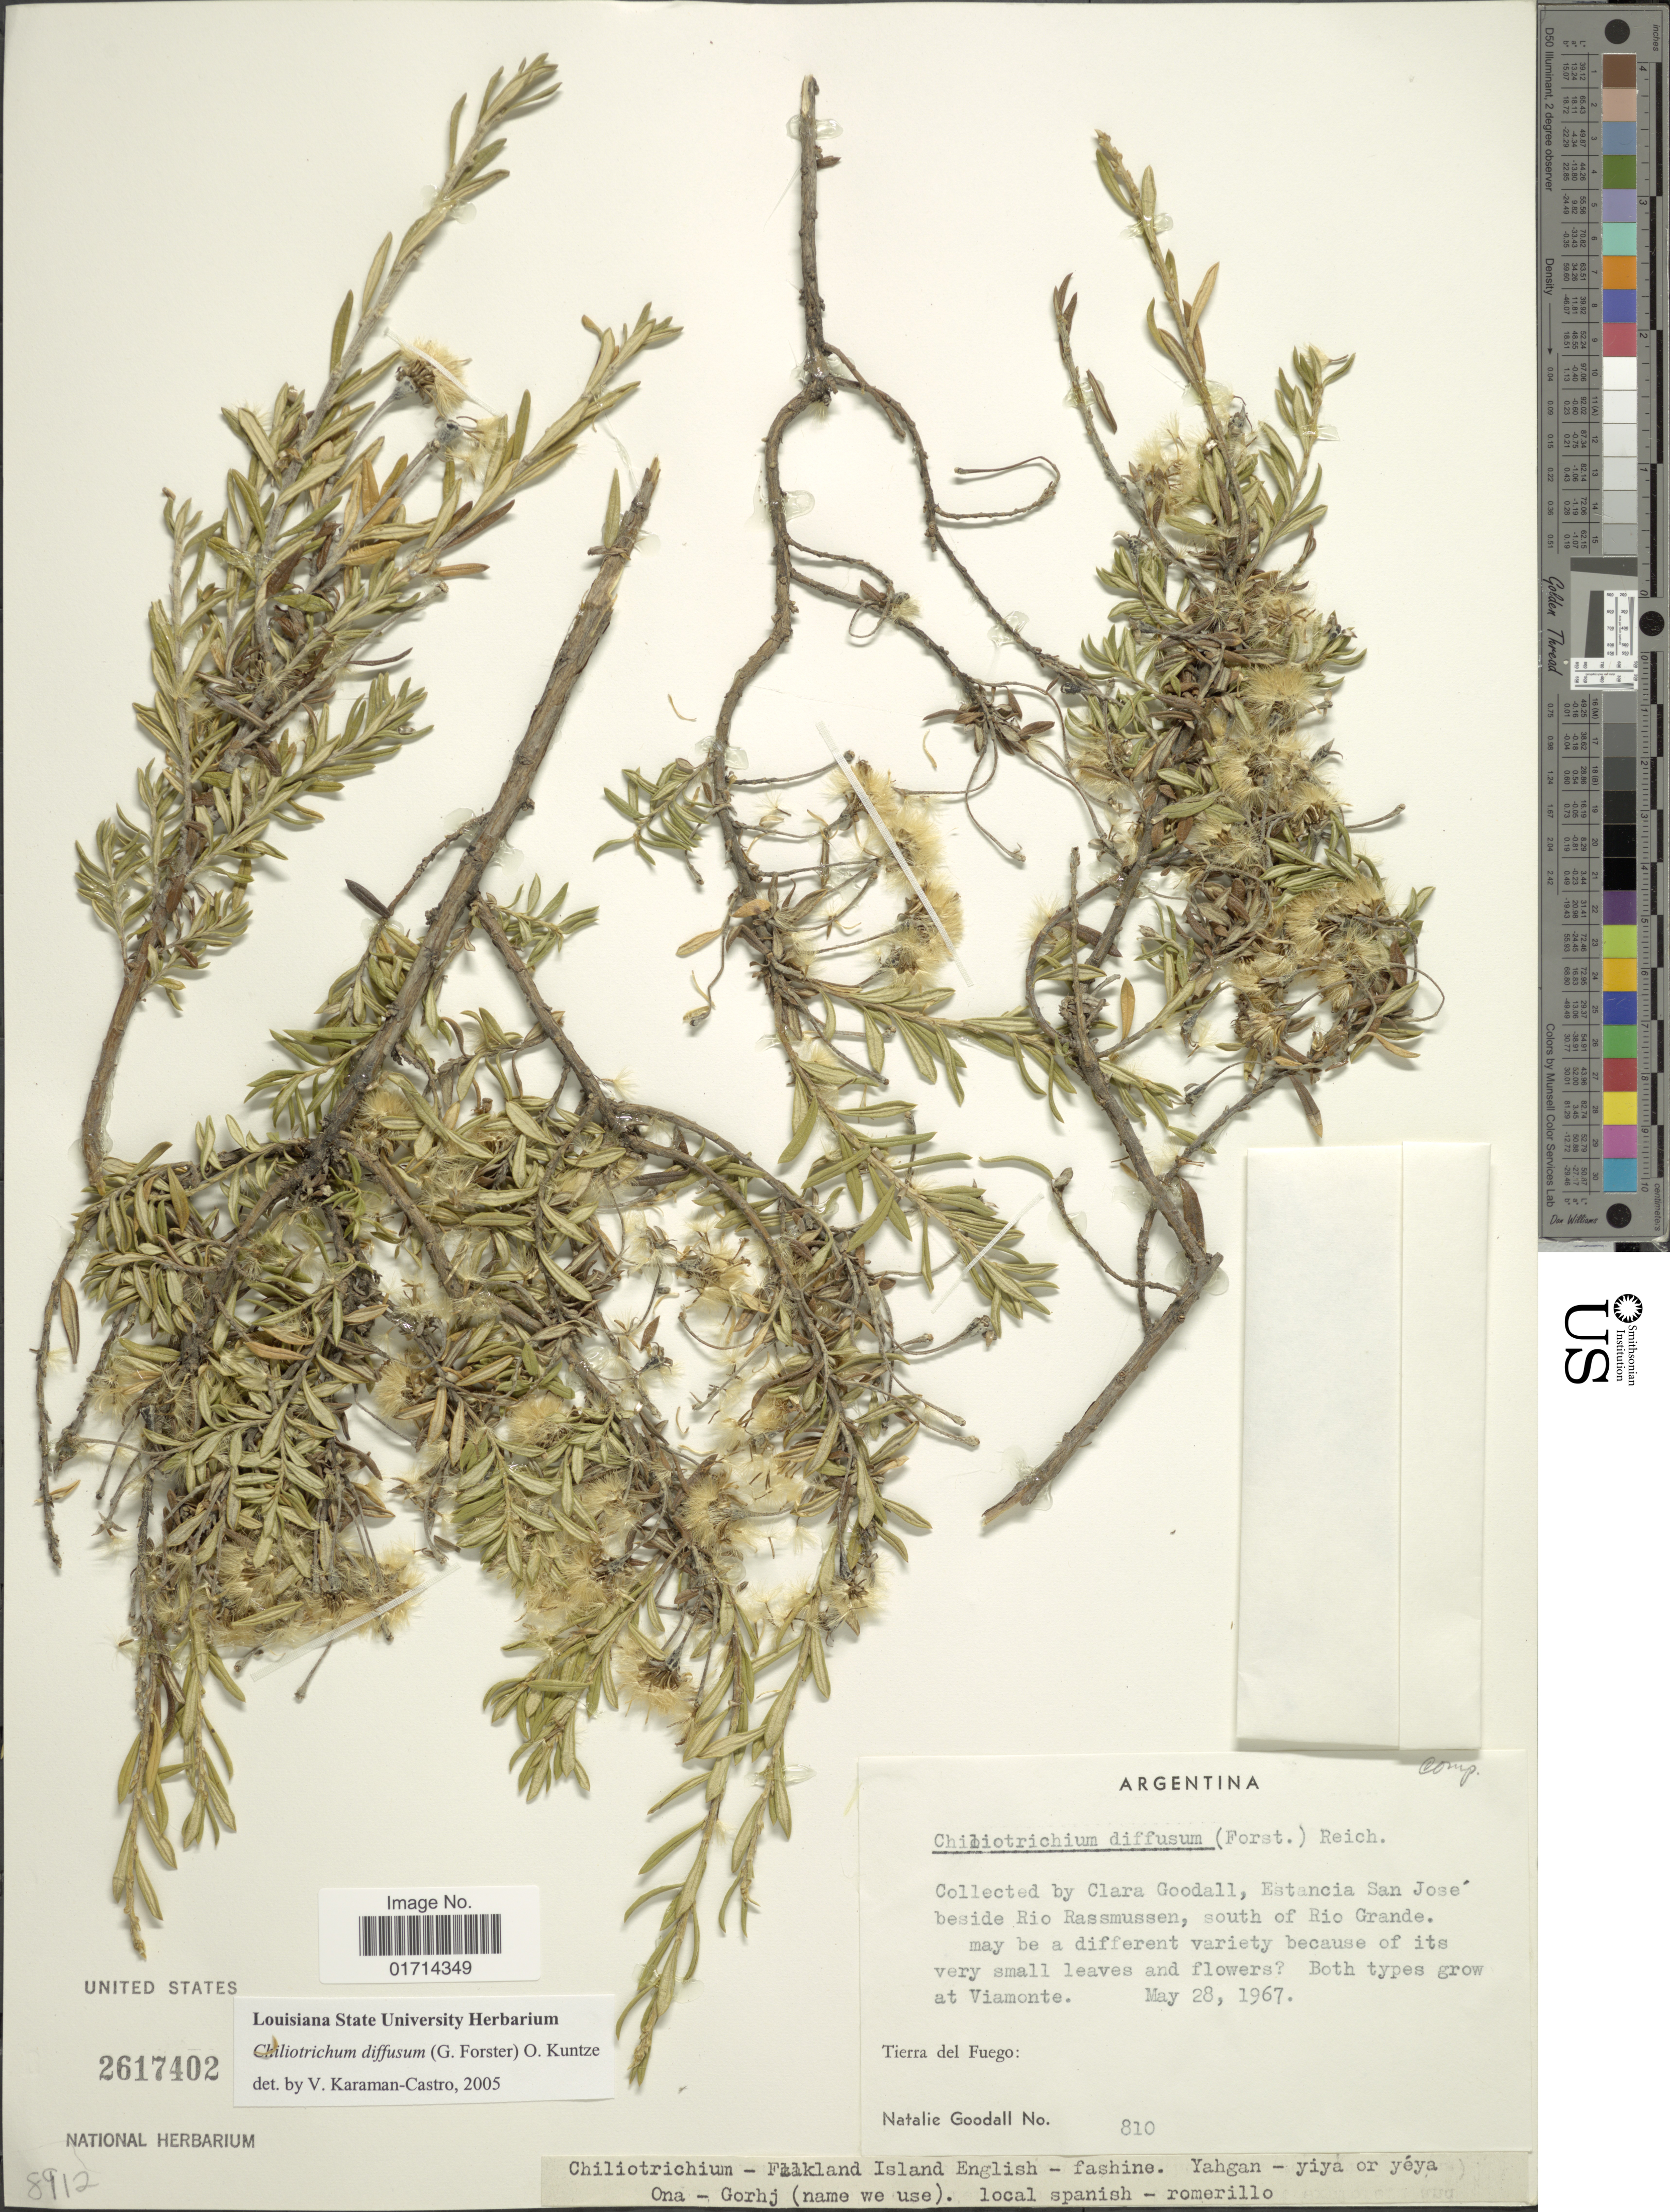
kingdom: Plantae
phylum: Tracheophyta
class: Magnoliopsida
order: Asterales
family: Asteraceae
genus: Chiliotrichum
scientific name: Chiliotrichum diffusum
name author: (G. Forst.) Kuntze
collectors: N. Goodall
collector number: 810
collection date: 1967-05-28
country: Argentina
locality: Estancia San Jose neside Rio rassmussen, south of Rio Grande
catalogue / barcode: US 2617402